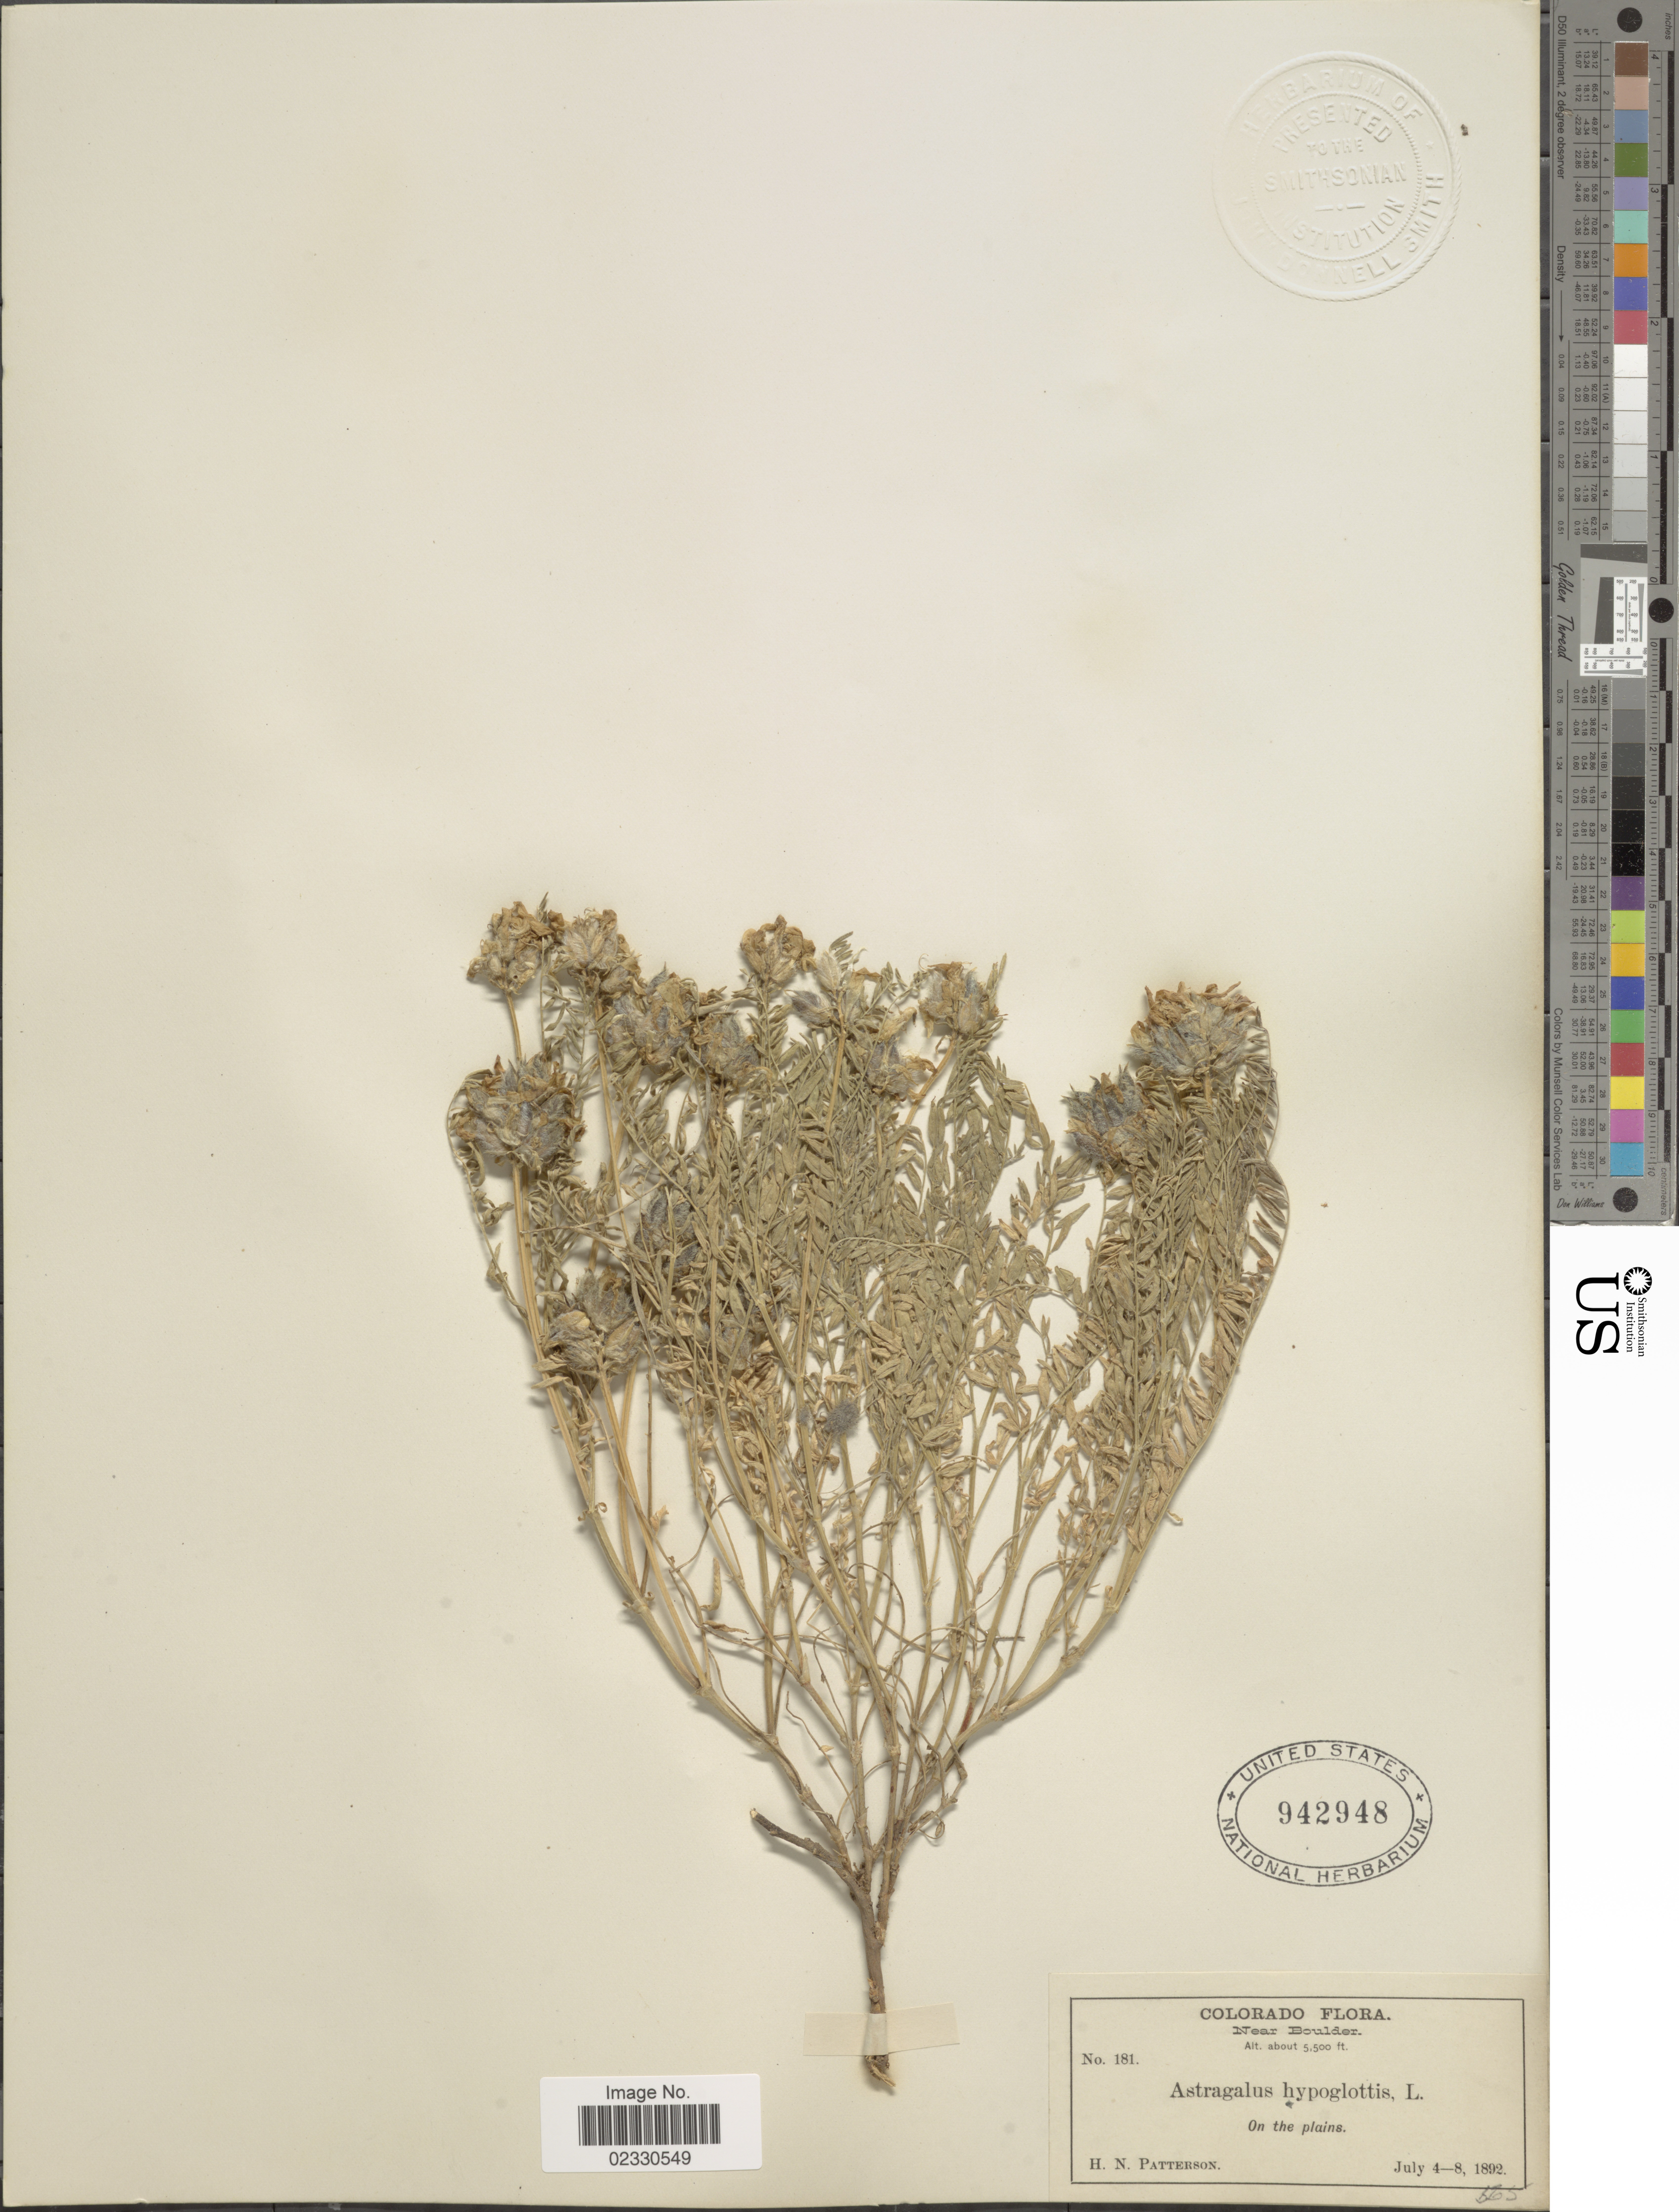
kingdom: Plantae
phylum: Tracheophyta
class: Magnoliopsida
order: Fabales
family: Fabaceae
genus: Astragalus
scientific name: Astragalus dasyglottis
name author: DC.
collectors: H. N. Patterson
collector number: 181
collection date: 1892-07-04/1892-07-08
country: United States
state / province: Colorado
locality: Colorado, Near Boulder, on the plains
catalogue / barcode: US 942948